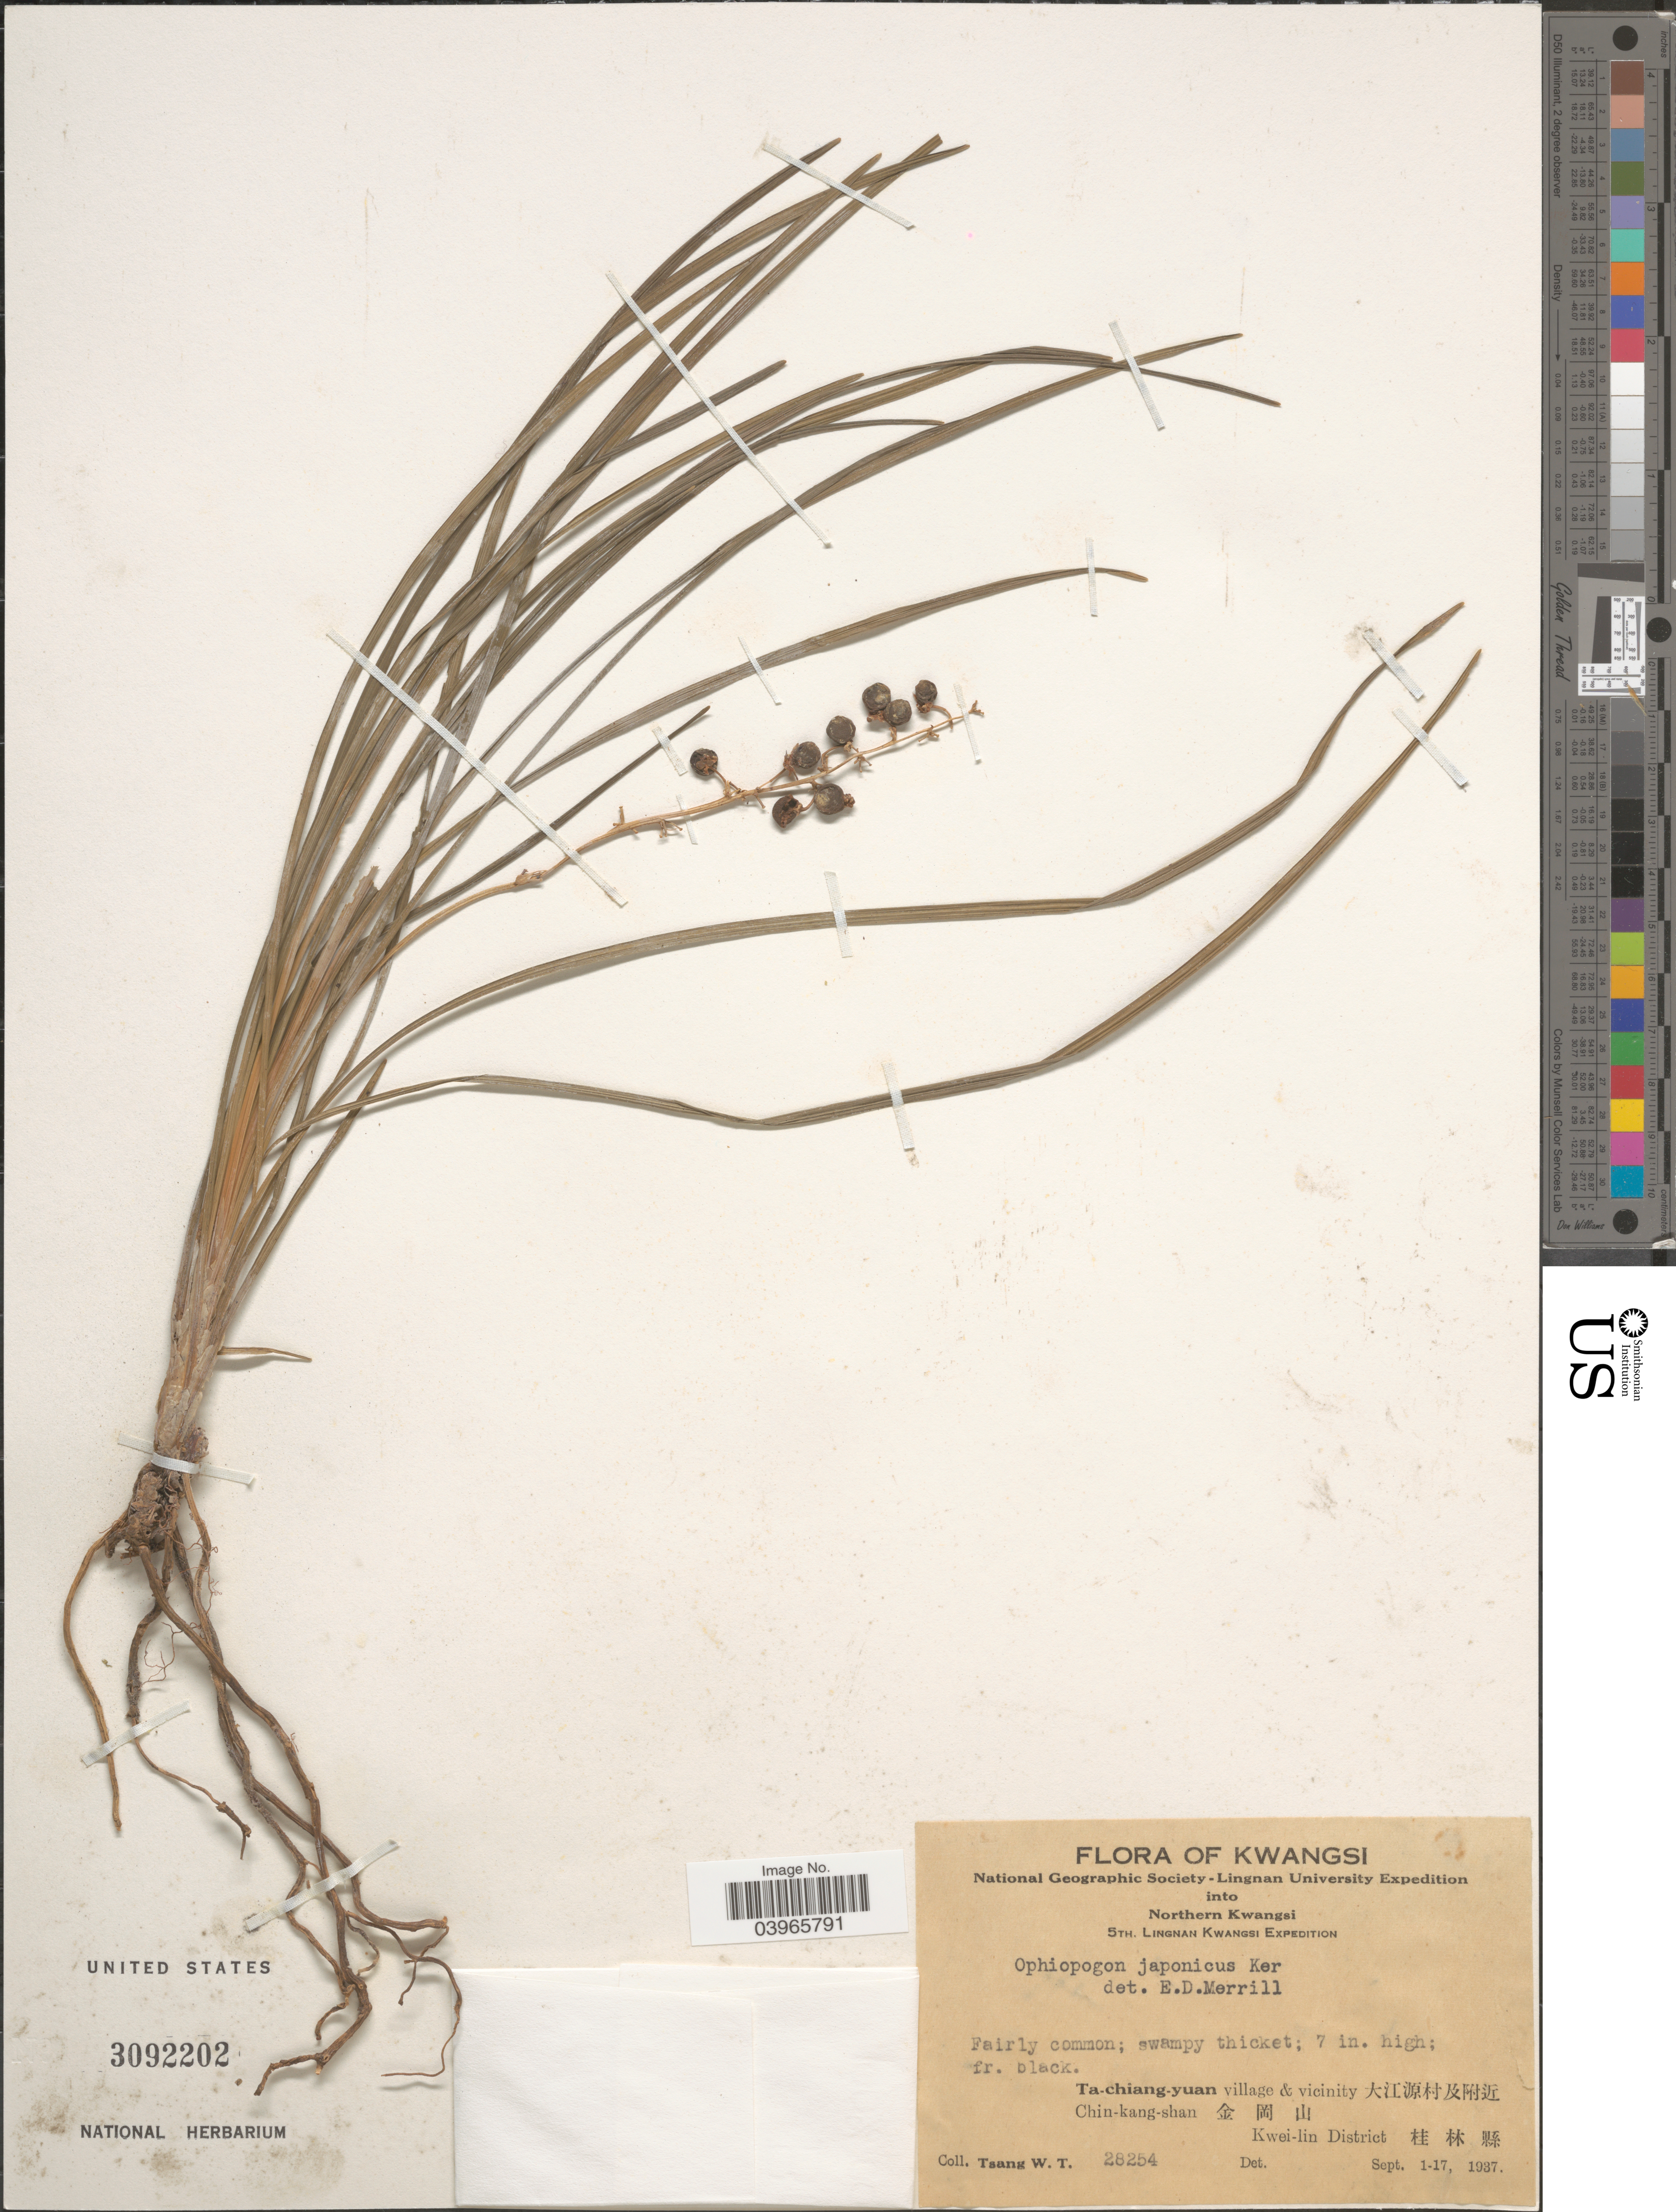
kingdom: Plantae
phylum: Tracheophyta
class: Liliopsida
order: Asparagales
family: Asparagaceae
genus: Ophiopogon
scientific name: Ophiopogon japonicus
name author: (L. f.) Ker Gawl.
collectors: W. T. Tsang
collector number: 28254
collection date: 1937-09-01/1937-09-17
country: China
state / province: Guangxi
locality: Northern Kwangsi. Ta-chiang-yuan village & vicinity X. Chin-kang-shan X. Kwei-lin District X.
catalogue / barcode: US 3092202